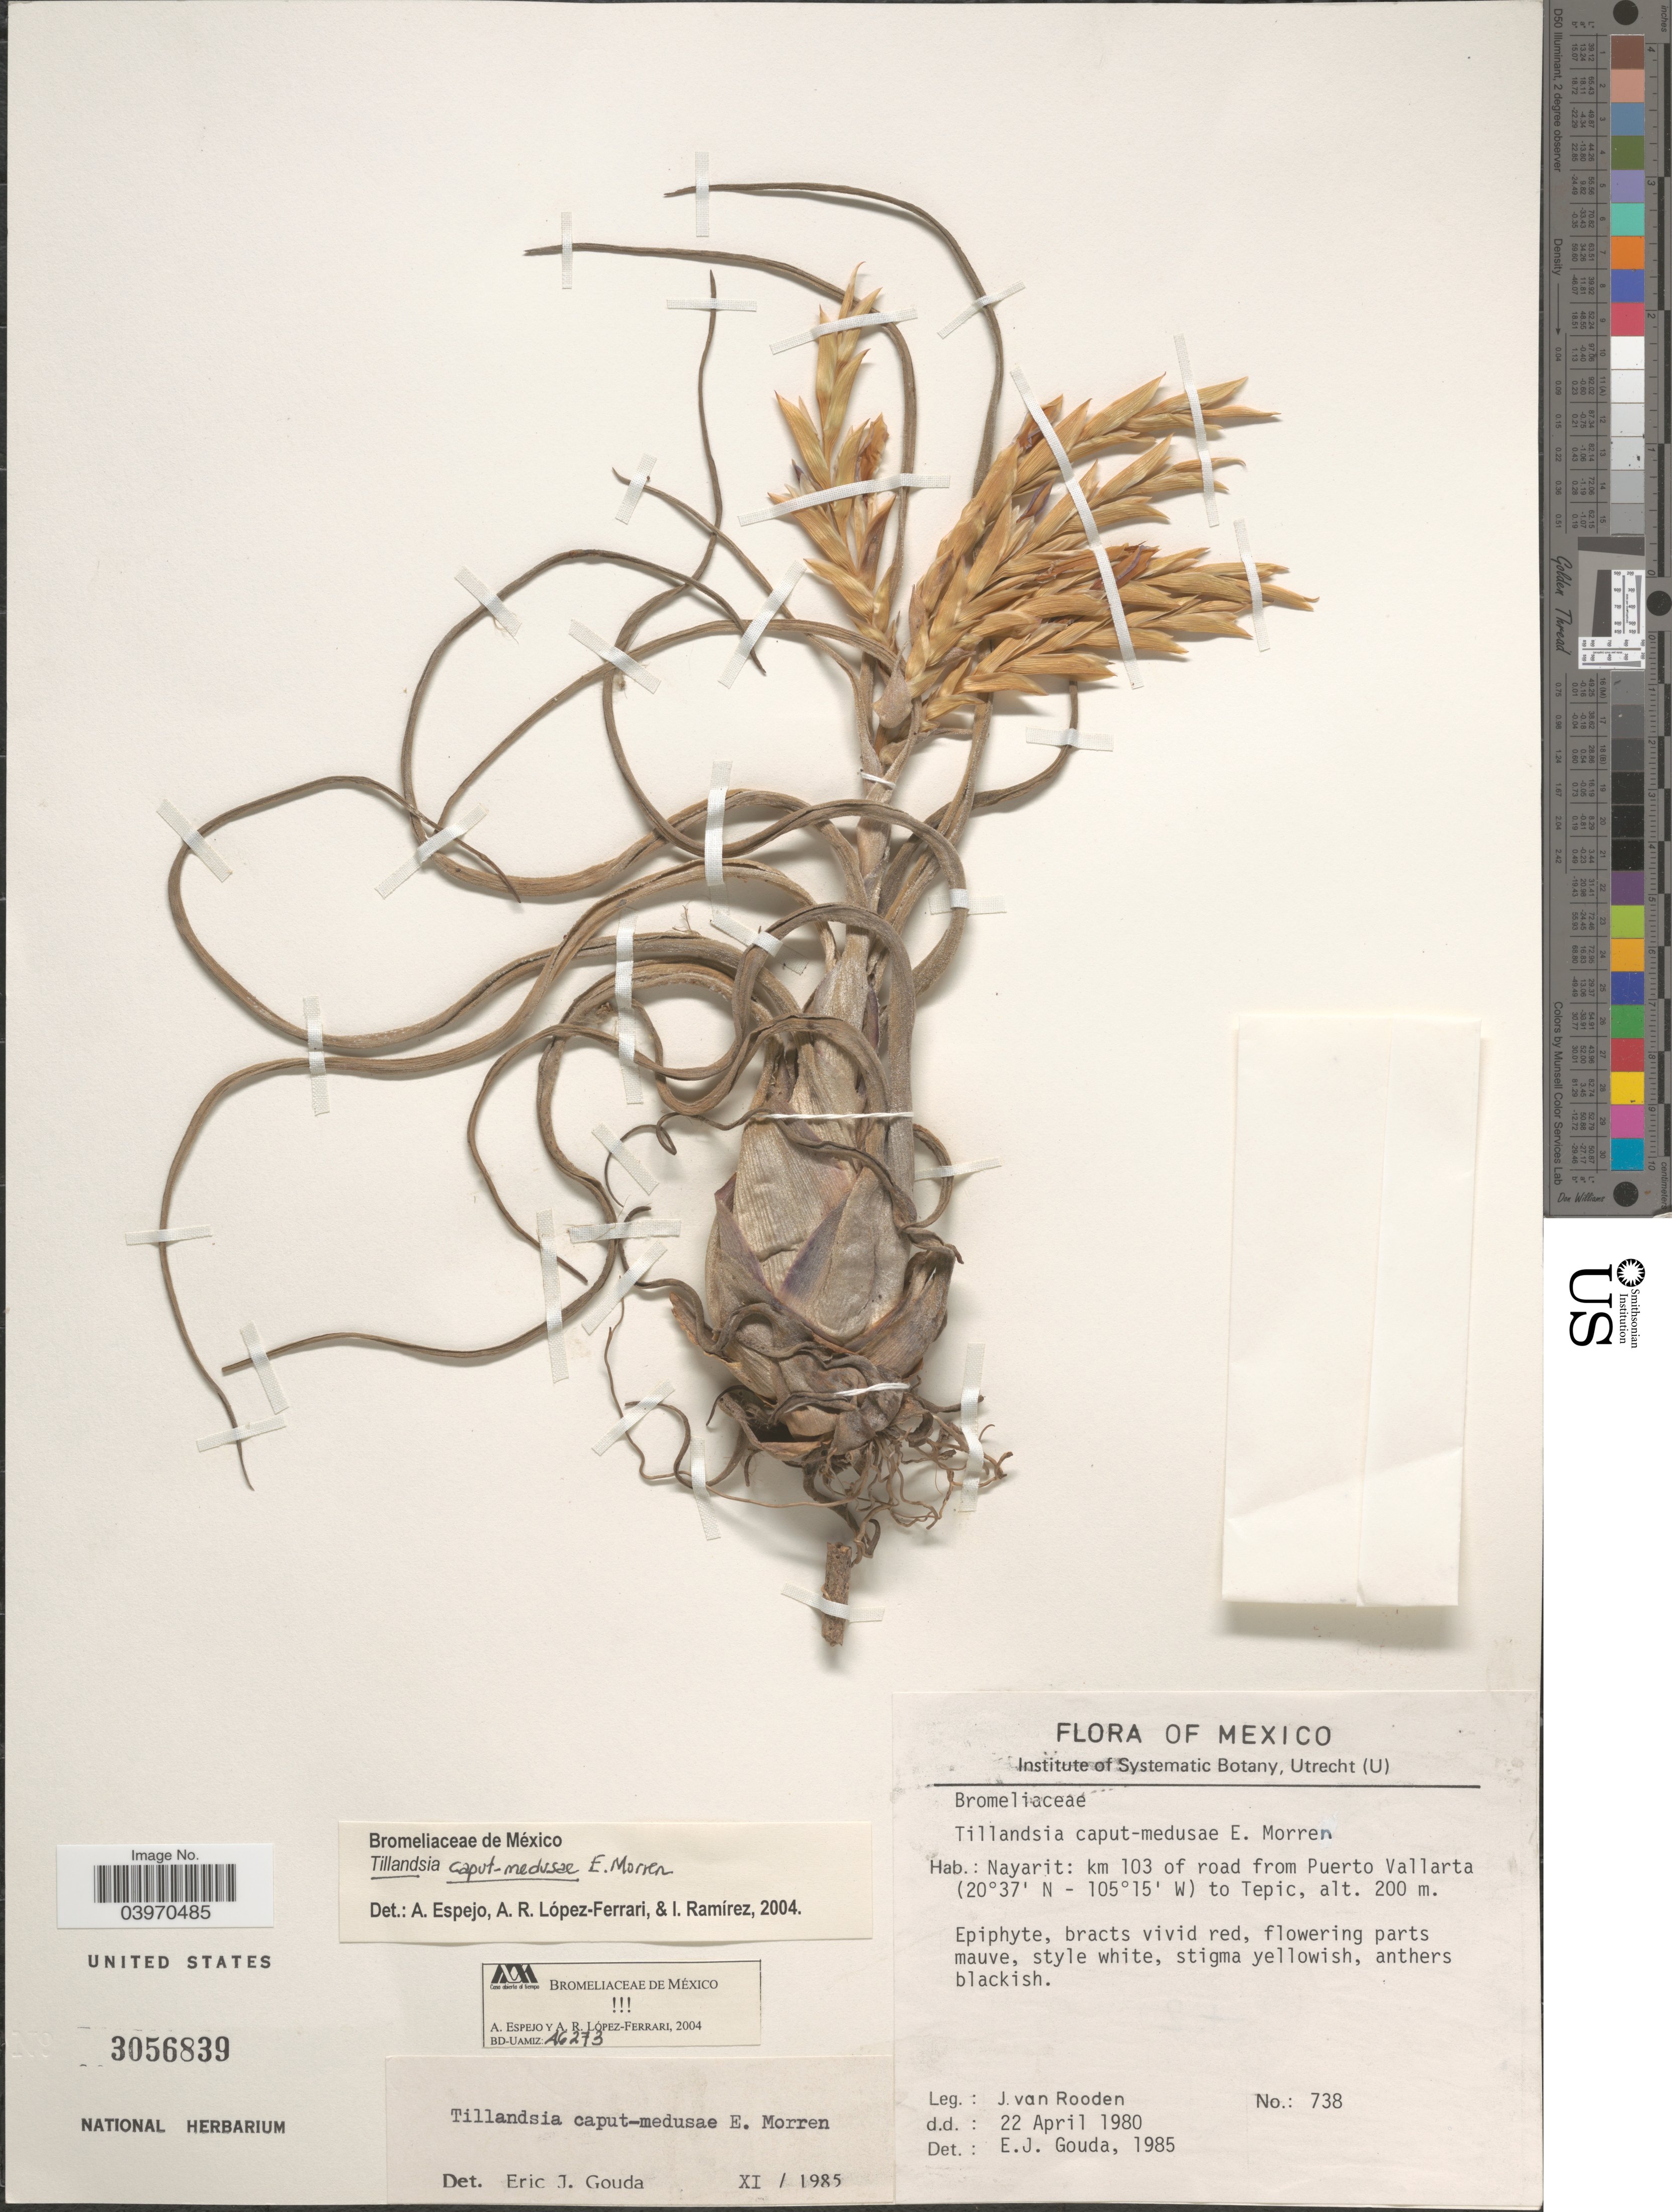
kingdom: Plantae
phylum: Tracheophyta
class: Liliopsida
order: Poales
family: Bromeliaceae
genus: Tillandsia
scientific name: Tillandsia caput-medusae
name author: É. Morren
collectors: J. Van Rooden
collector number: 738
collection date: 1980-04-22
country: Mexico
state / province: Nayarit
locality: Km 103 of road from Puerto Vallarta to Tepic.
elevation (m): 200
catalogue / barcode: US 3056839